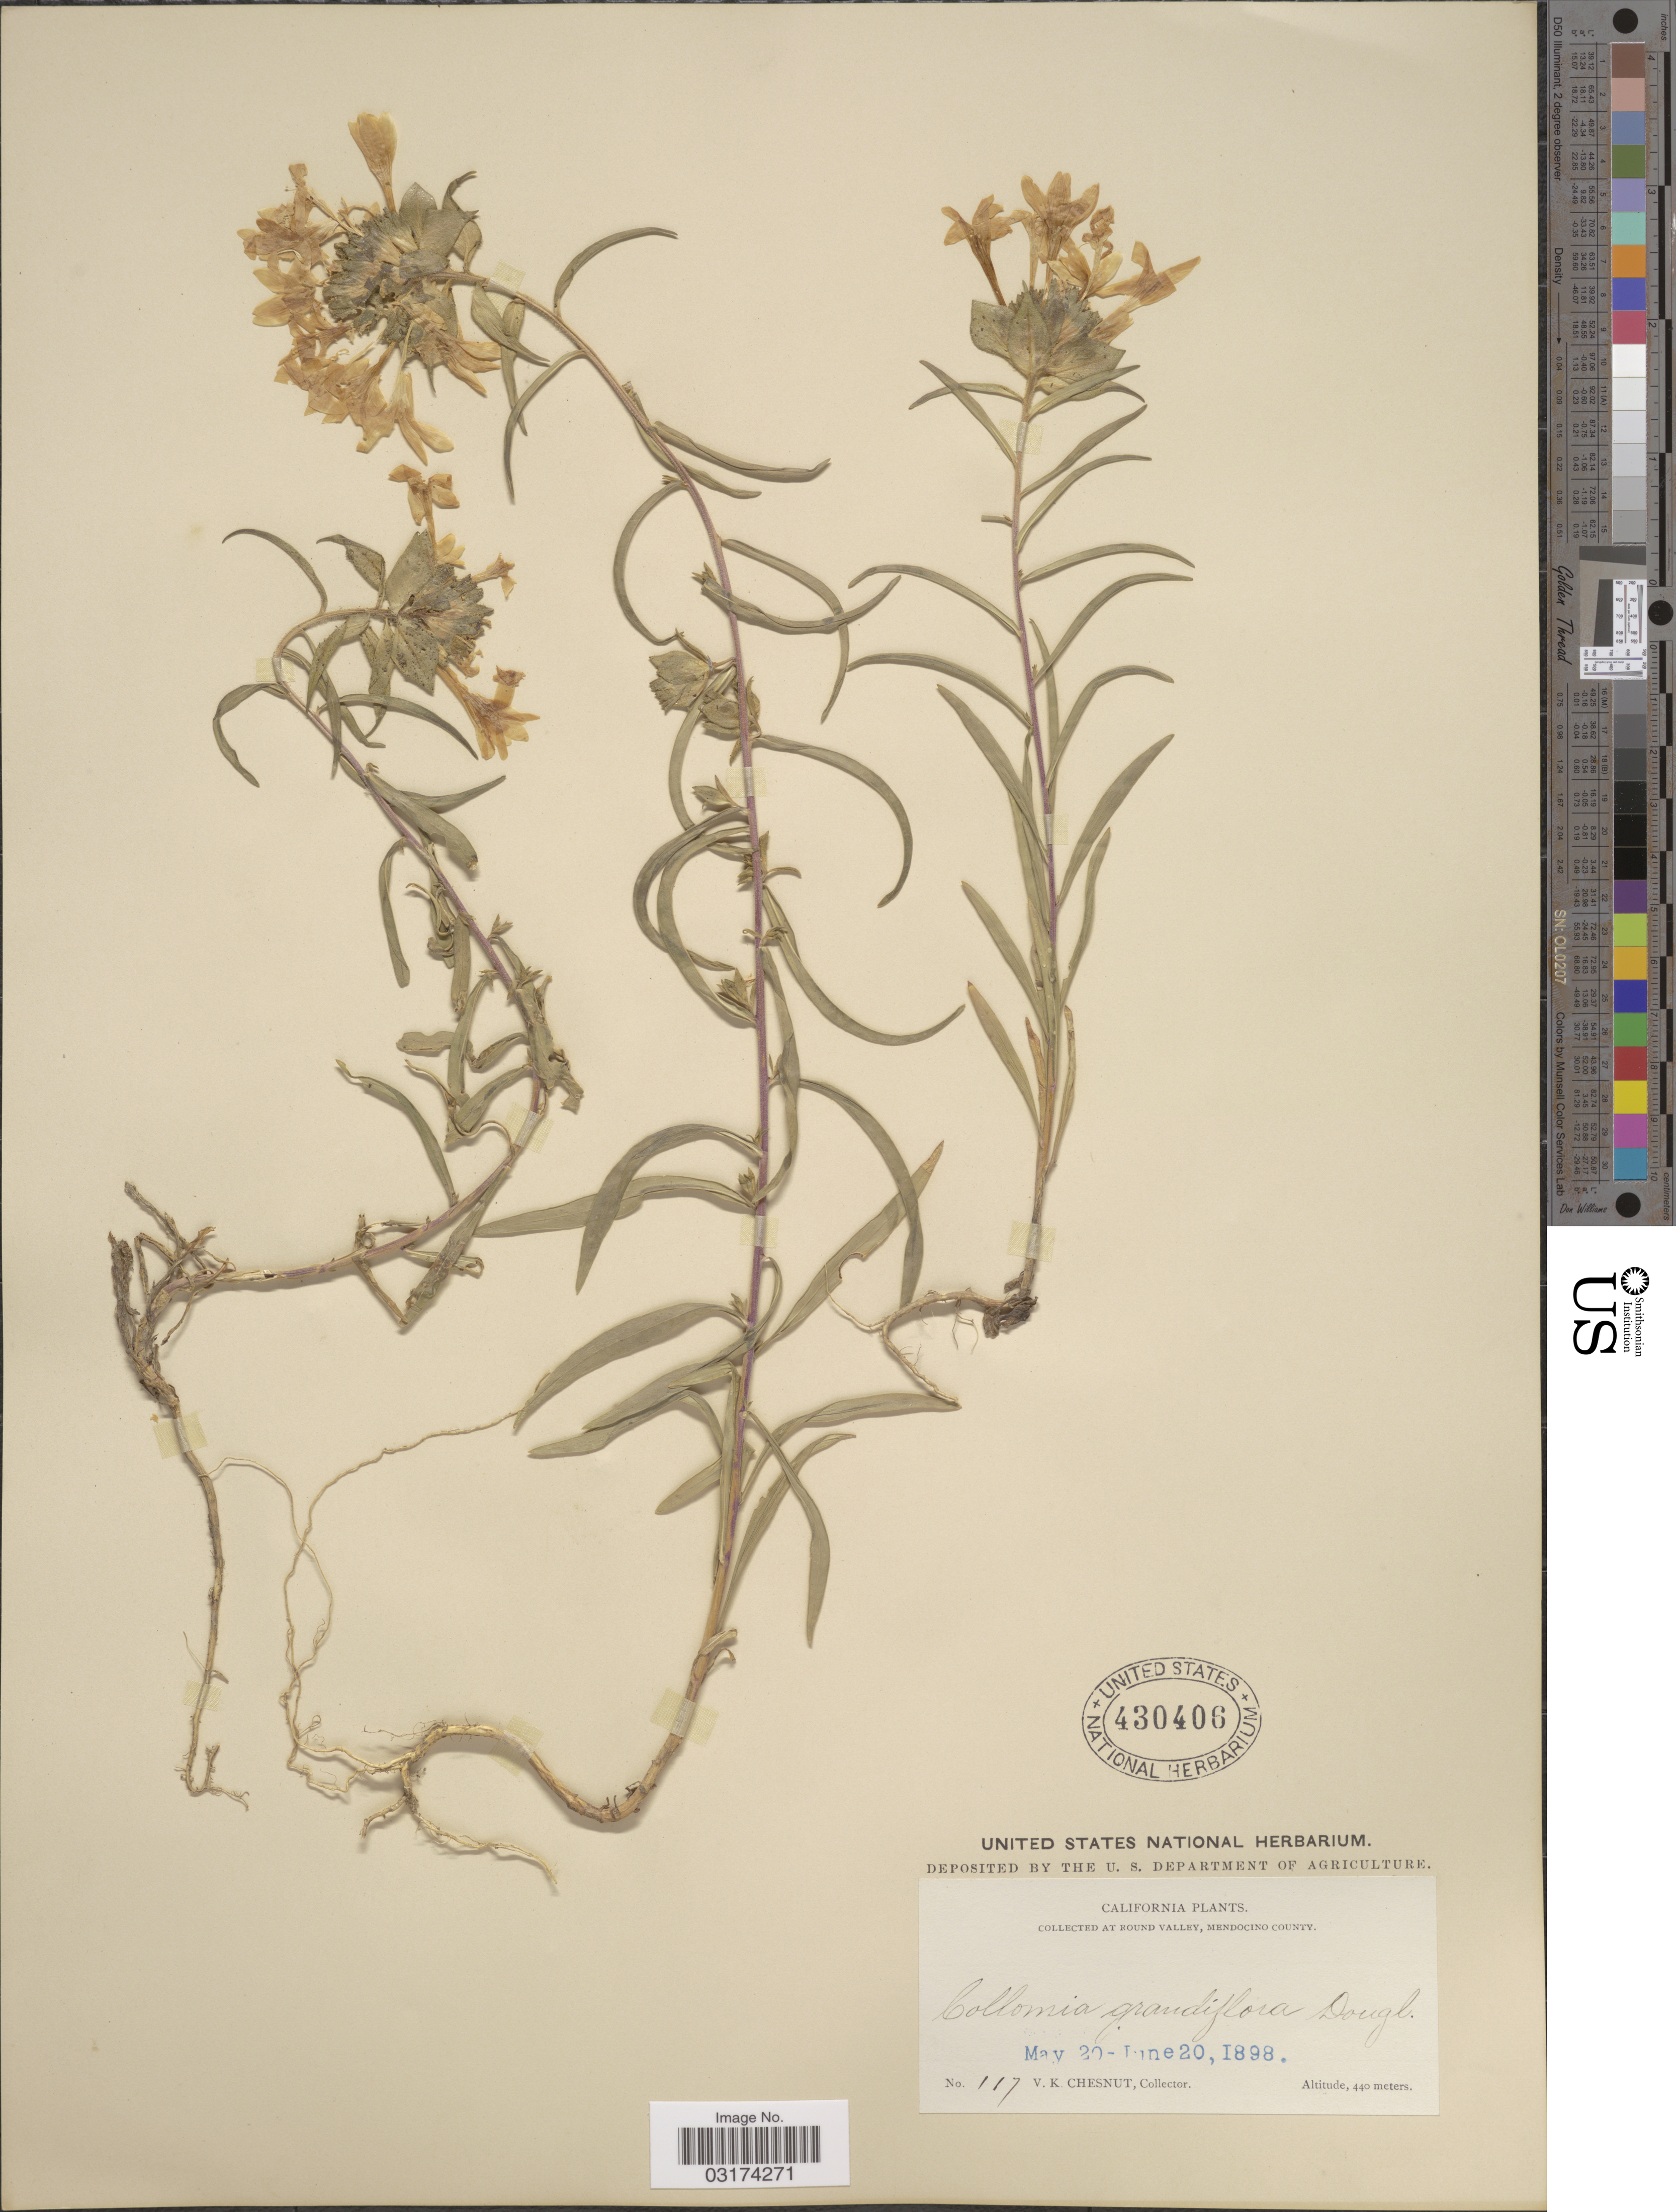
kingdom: Plantae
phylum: Tracheophyta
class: Magnoliopsida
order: Ericales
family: Polemoniaceae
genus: Collomia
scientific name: Collomia grandiflora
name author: Douglas ex Lindl.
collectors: V. Chesnut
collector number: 117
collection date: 1898-05-20/1898-06-20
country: United States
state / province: California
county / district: Mendocino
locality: Round Valley, Mendocino County.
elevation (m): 440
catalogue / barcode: US 430406